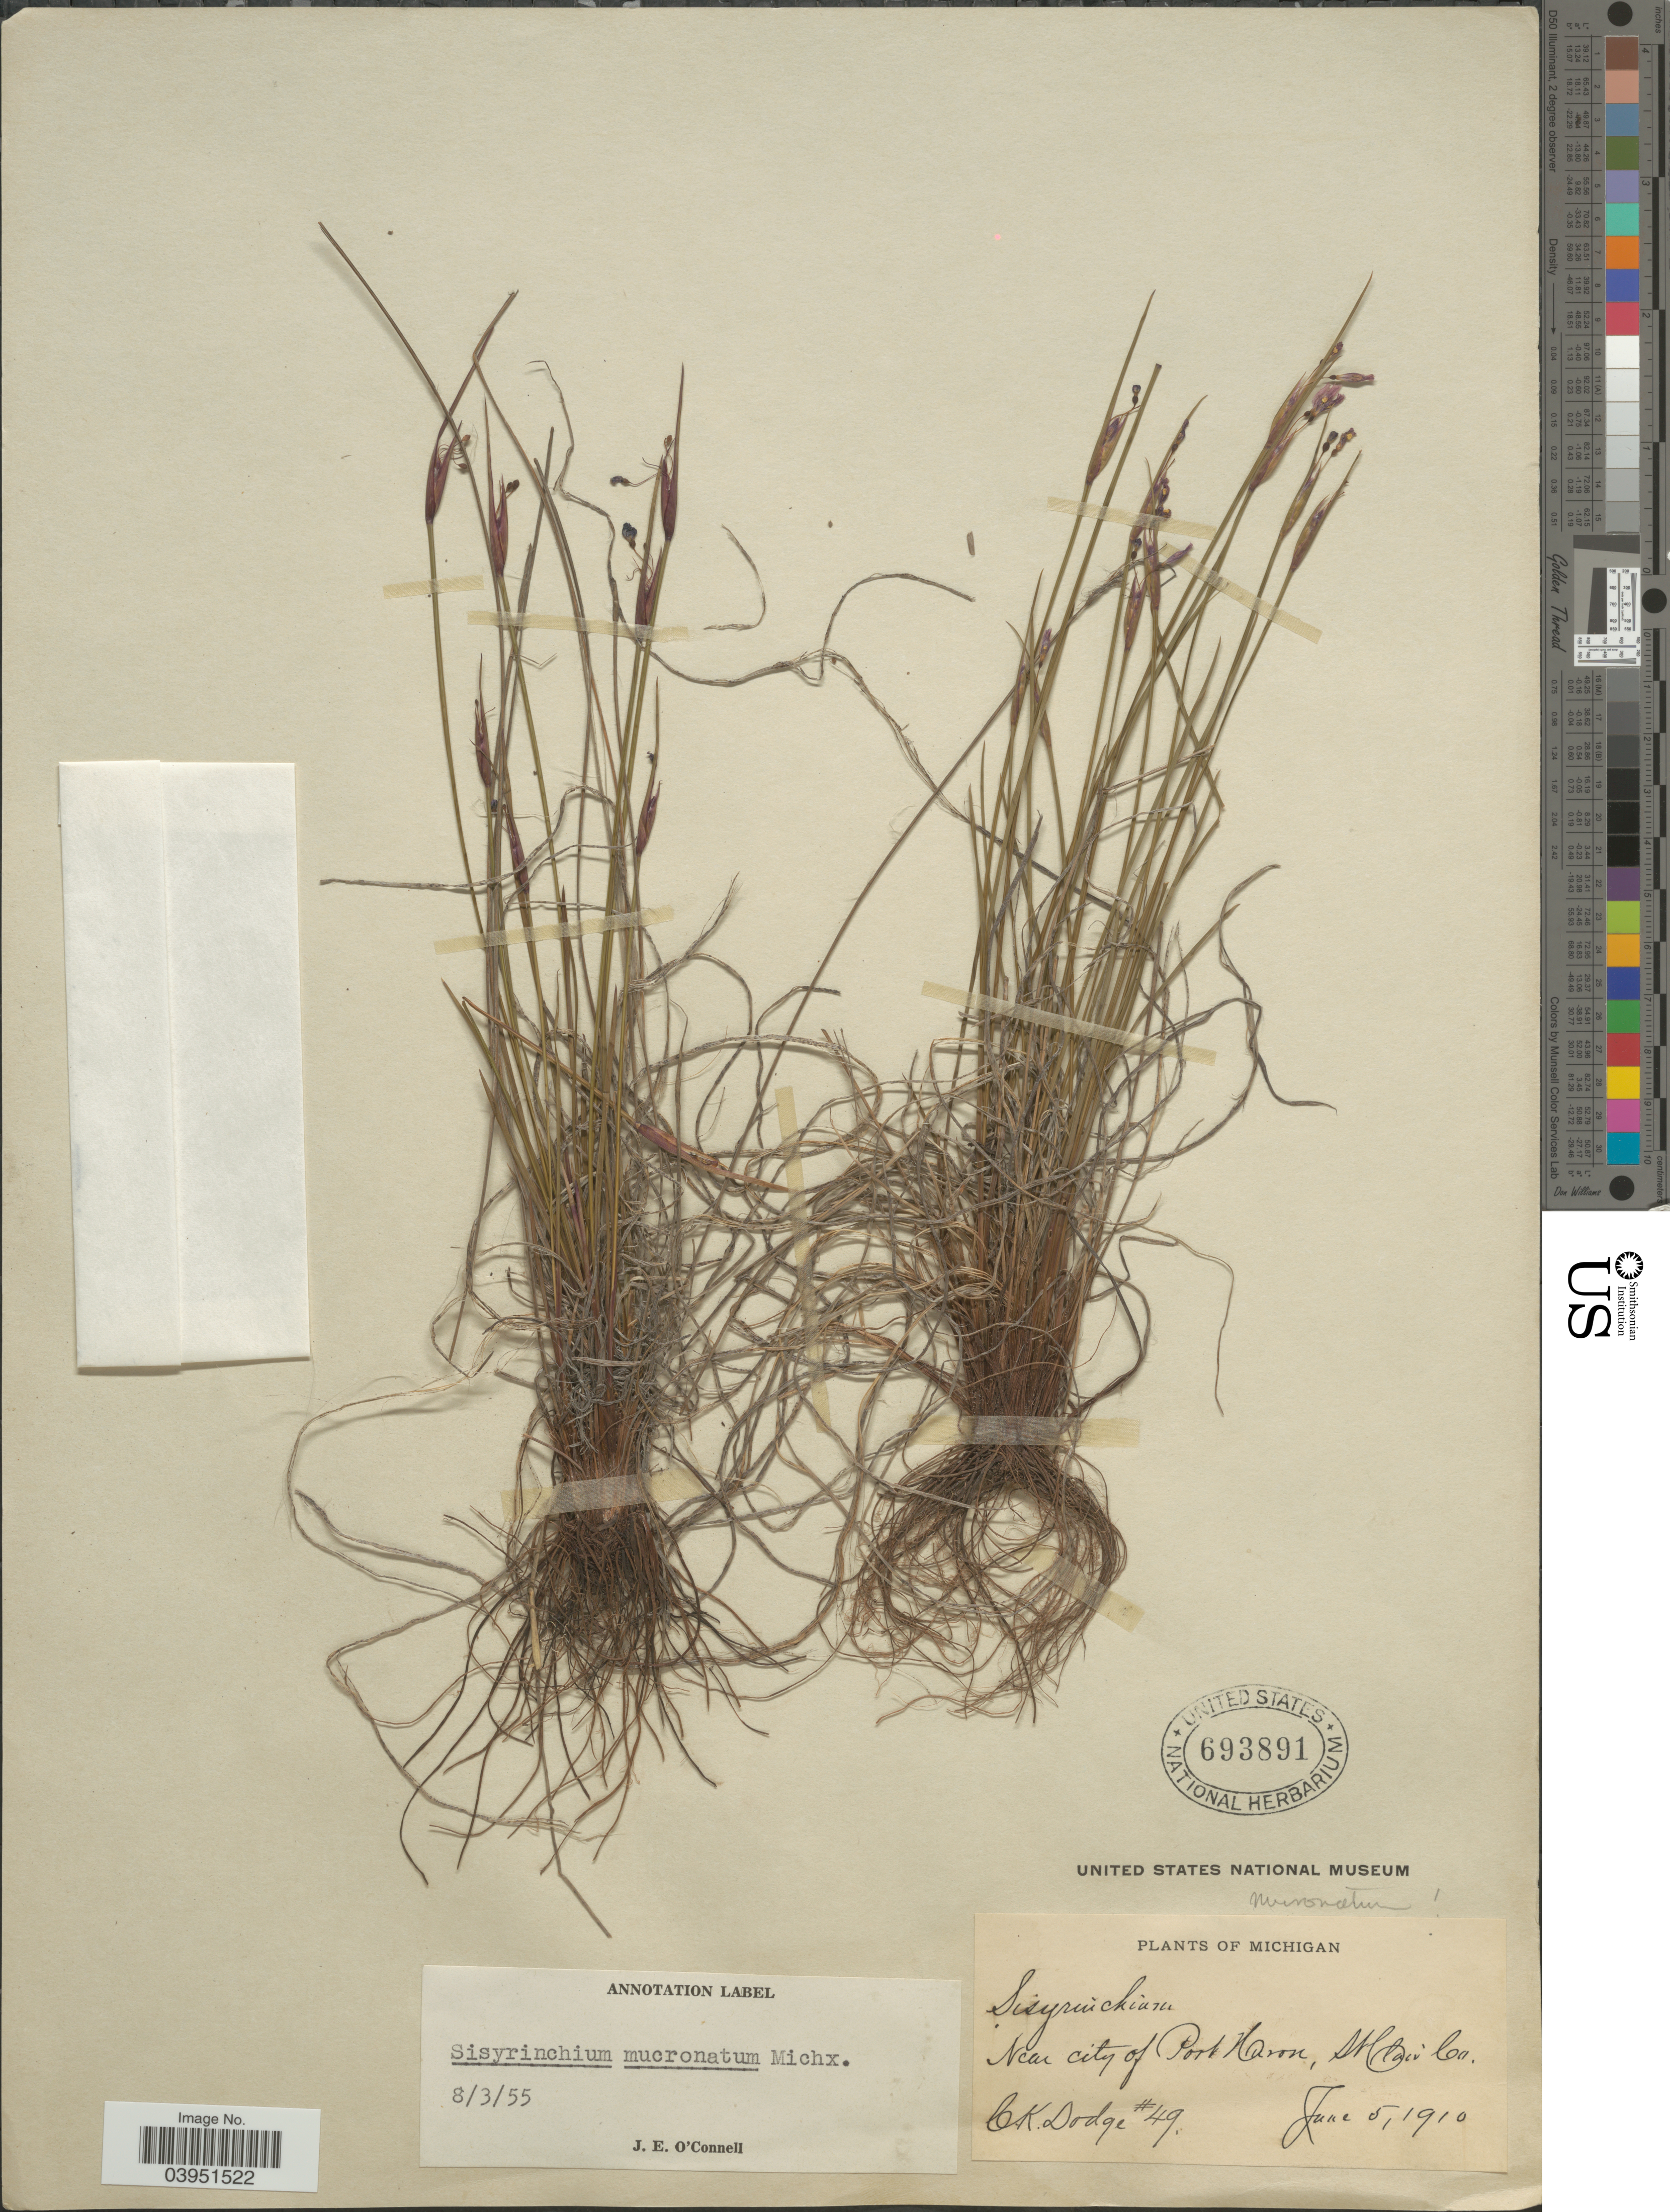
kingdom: Plantae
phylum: Tracheophyta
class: Liliopsida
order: Asparagales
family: Iridaceae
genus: Sisyrinchium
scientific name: Sisyrinchium mucronatum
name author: Michx.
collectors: C. Dodge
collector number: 49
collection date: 1910-06-05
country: United States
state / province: Michigan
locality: Near city of Port Huron, St. Clair Co.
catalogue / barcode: US 693891